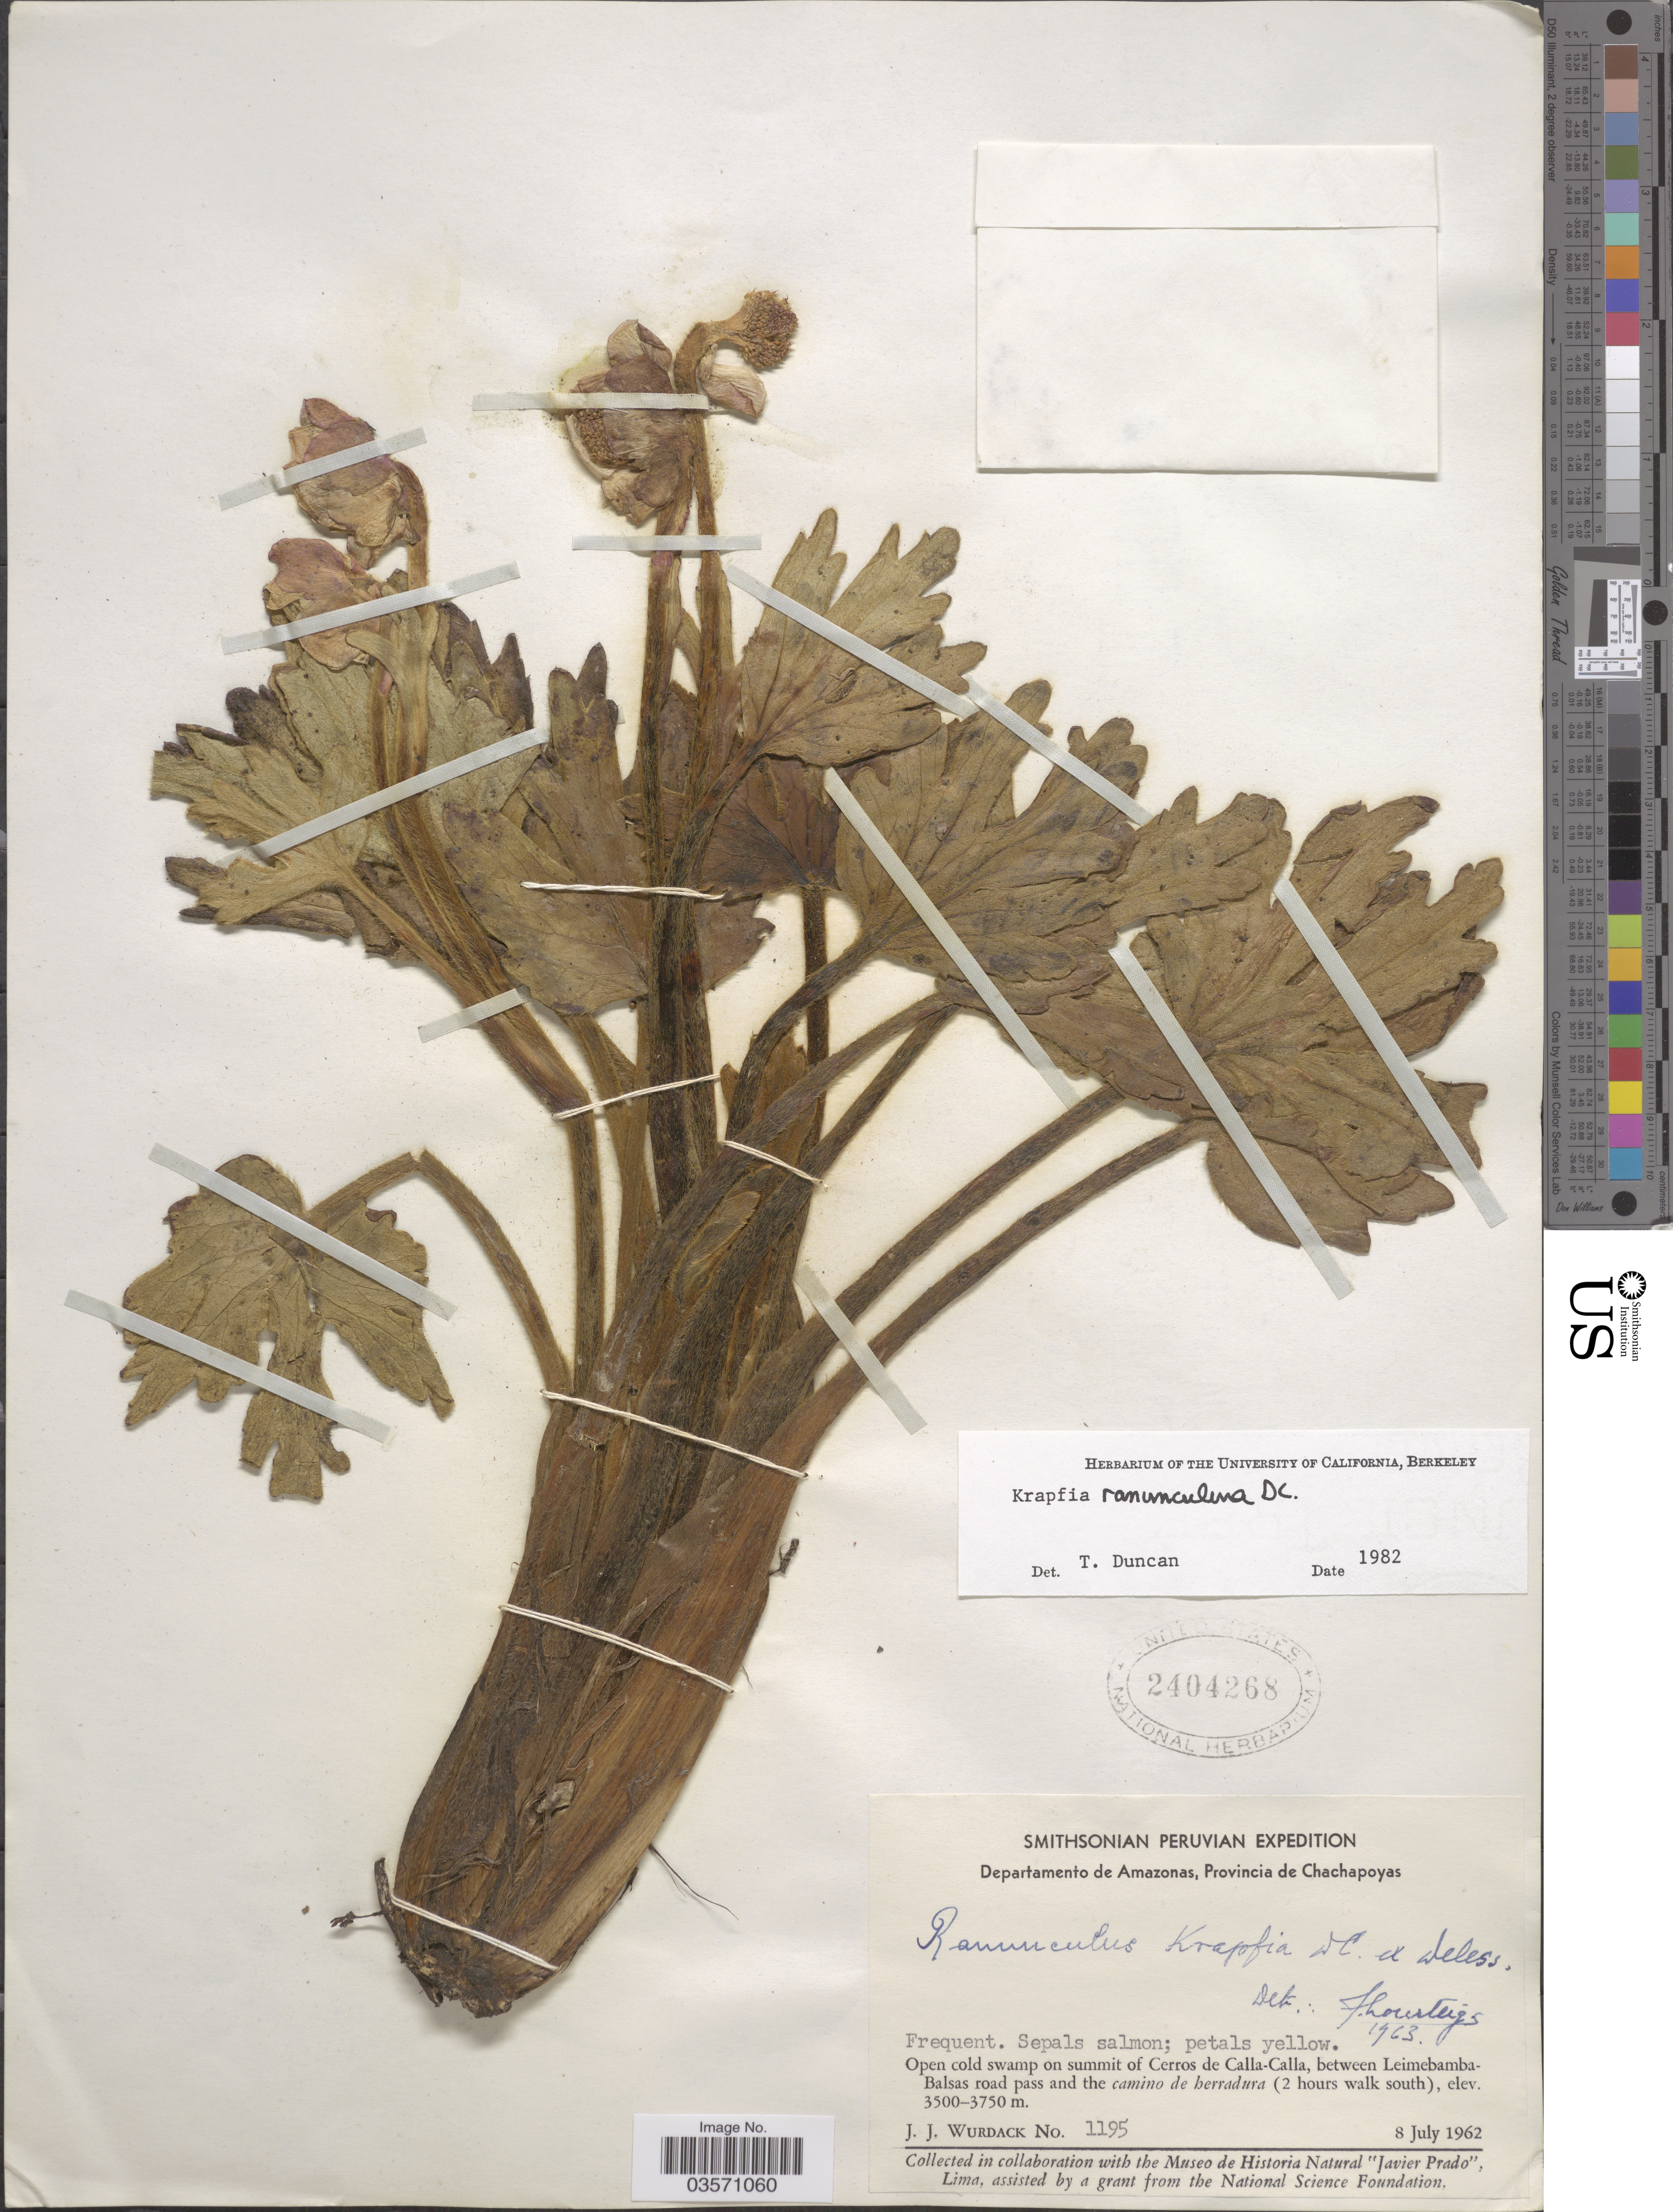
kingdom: Plantae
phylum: Tracheophyta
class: Magnoliopsida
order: Ranunculales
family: Ranunculaceae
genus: Ranunculus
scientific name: Ranunculus ranunculinus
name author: (Nutt.) Rydb.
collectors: J. J. Wurdack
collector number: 1195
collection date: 1962-07-08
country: Peru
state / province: Amazonas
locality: Departamento de Amazonas, Provincia de Chachapoyas. Open cold swamp on summit of Cerros de Calla-Calla, between Leimebamba-Balsas road pass and the camino de berradura (2 hours walk south).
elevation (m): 3500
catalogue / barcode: US 2404268